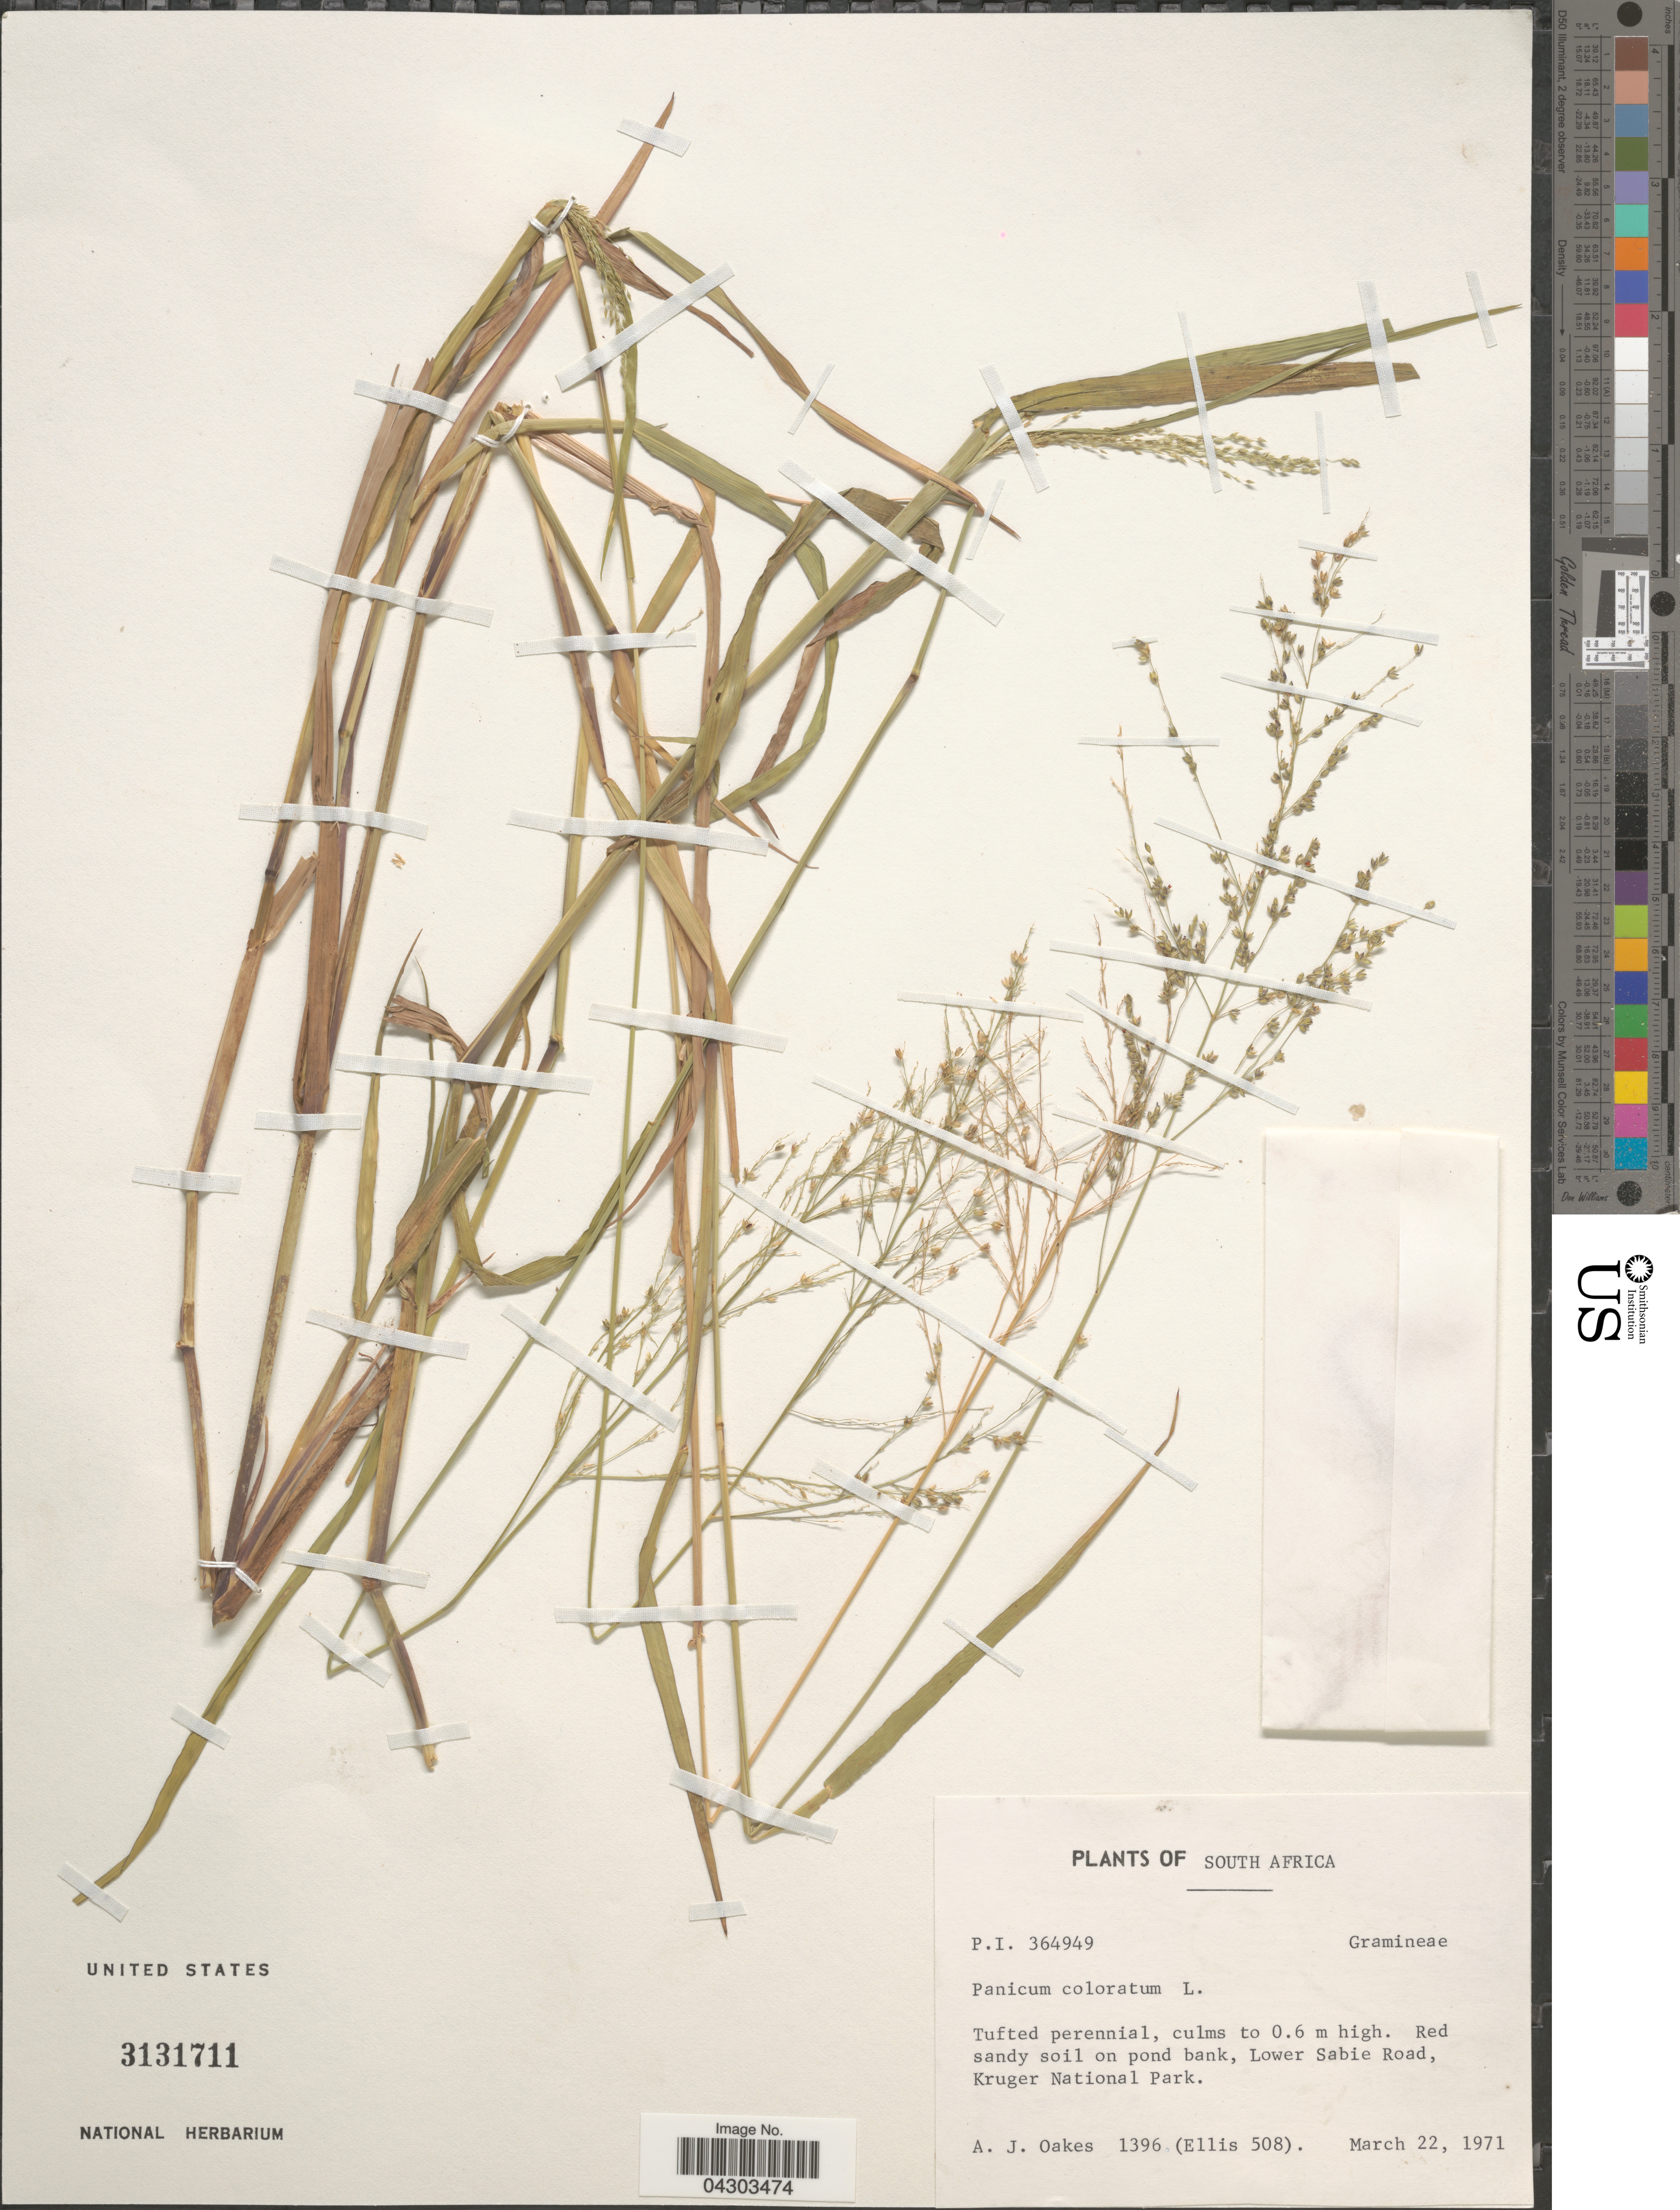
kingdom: Plantae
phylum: Tracheophyta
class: Liliopsida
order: Poales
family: Poaceae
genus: Panicum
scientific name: Panicum coloratum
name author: L.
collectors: A. Oakes & -. Ellis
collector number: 1396/508?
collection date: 1971-03-22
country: South Africa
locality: On pond bank, Lower Sabie Road, Kruger National Park.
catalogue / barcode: US 3131711